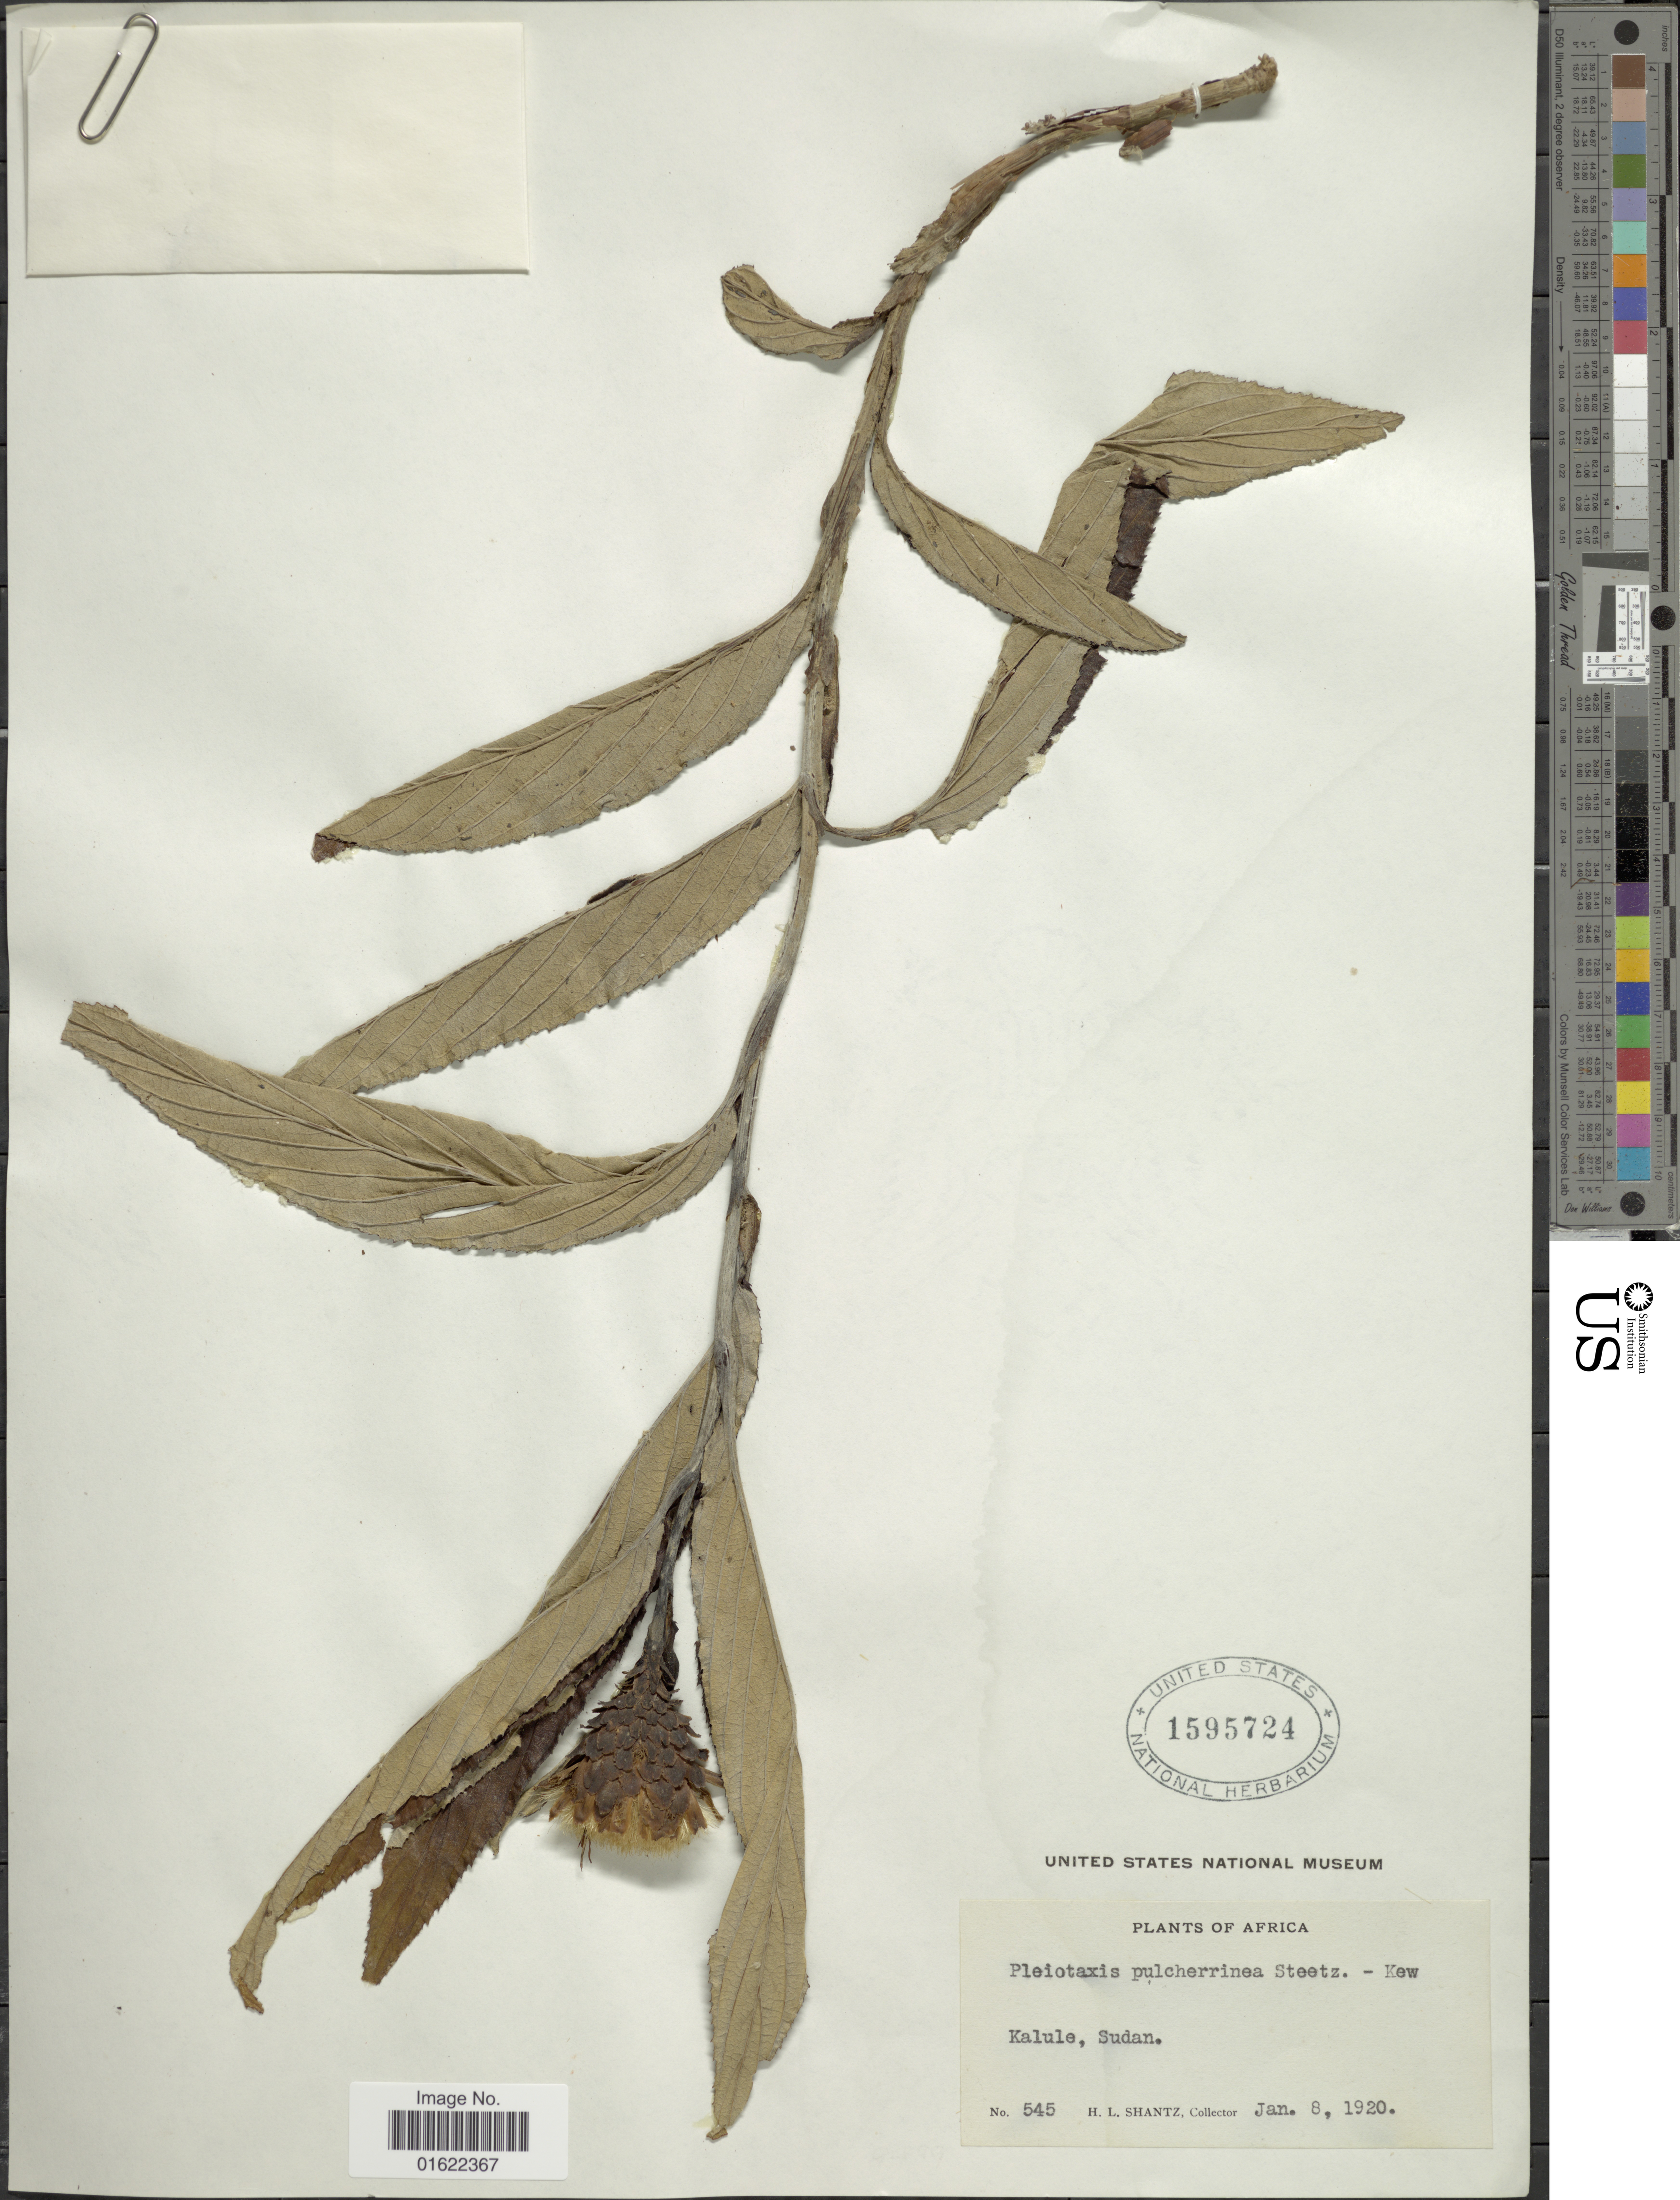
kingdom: Plantae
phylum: Tracheophyta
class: Magnoliopsida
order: Asterales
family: Asteraceae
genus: Pleiotaxis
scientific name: Pleiotaxis pulcherrima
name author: Steetz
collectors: H. Shantz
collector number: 545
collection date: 1920-01-08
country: Sudan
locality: Kalule, Sudan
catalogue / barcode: US 1595724